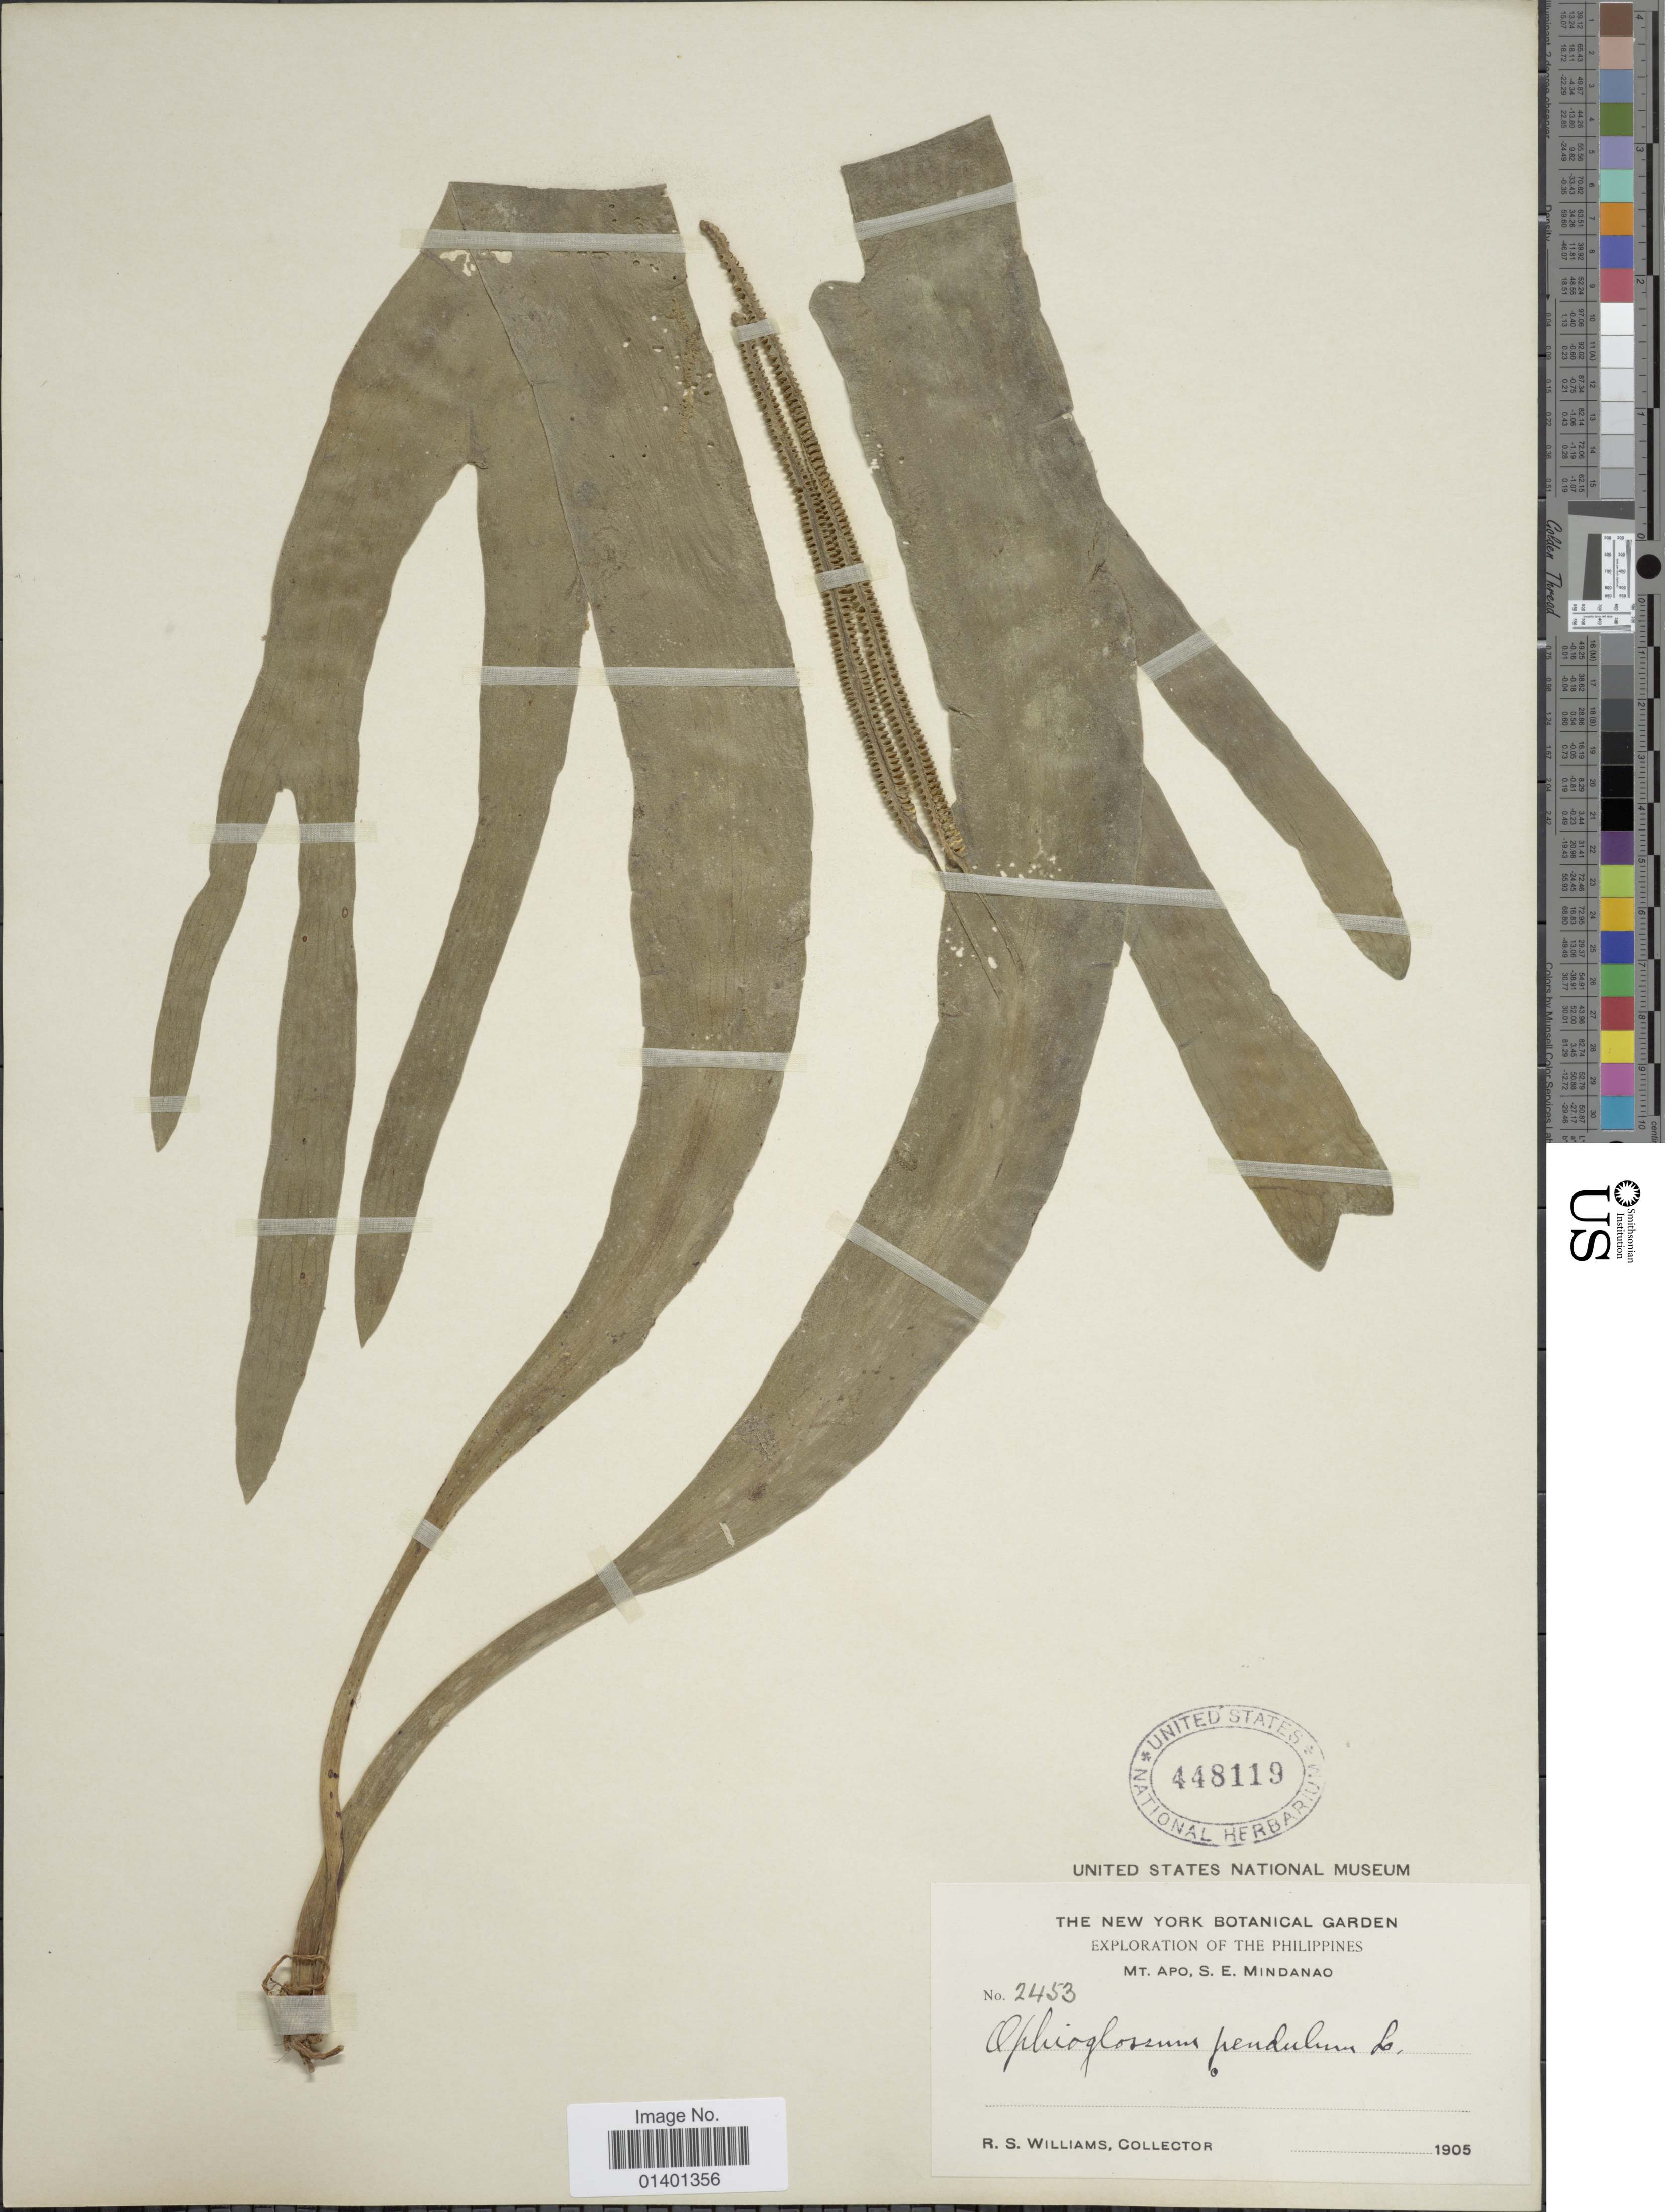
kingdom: Plantae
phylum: Tracheophyta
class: Polypodiopsida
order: Ophioglossales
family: Ophioglossaceae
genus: Ophioglossum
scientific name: Ophioglossum pendulum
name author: L.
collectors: R. S. Williams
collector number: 2453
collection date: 1905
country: Philippines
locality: Mt. Apo, S.E. Mindanao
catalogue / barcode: US 448119